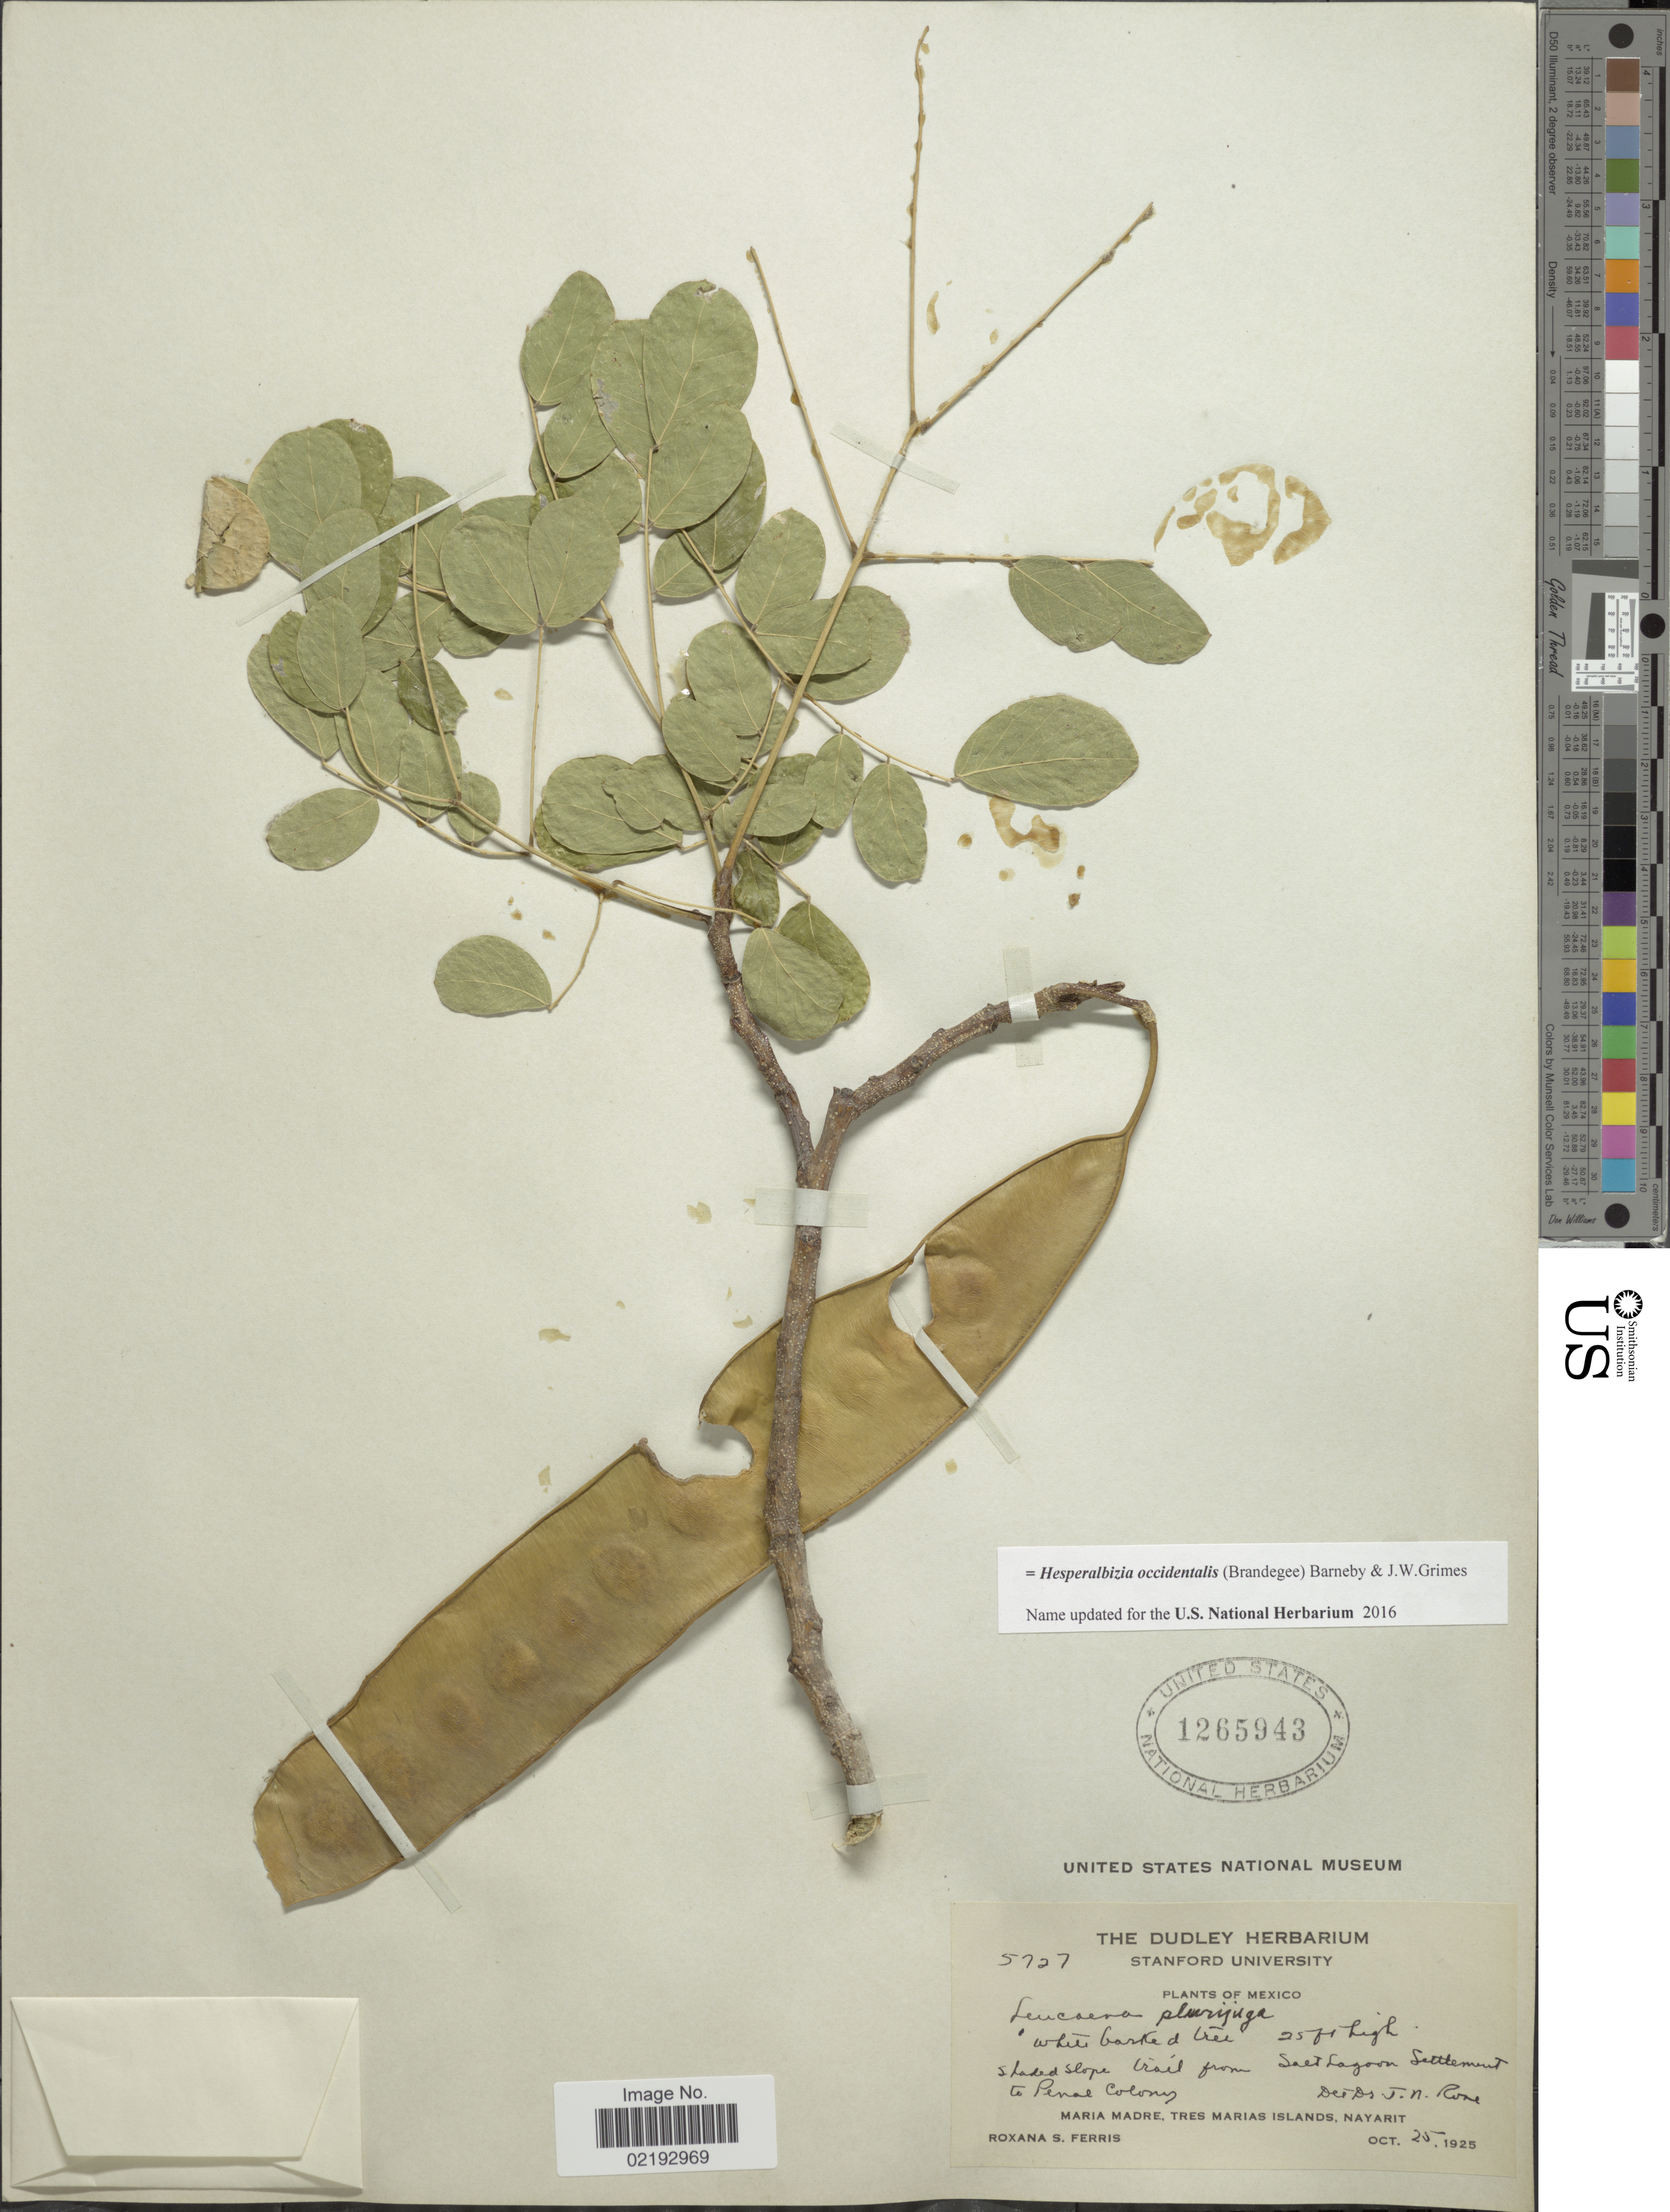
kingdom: Plantae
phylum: Tracheophyta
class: Magnoliopsida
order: Fabales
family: Fabaceae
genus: Hesperalbizia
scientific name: Hesperalbizia occidentalis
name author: (Brandegee) Barneby & J.W. Grimes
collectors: R. S. Ferris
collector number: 5727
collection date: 1925-10-25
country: Mexico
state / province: Nayarit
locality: Trail from Salt Lagoon Settlement to Penal Colony, Maria Madre, Tres Marias Islands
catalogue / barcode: US 1265943